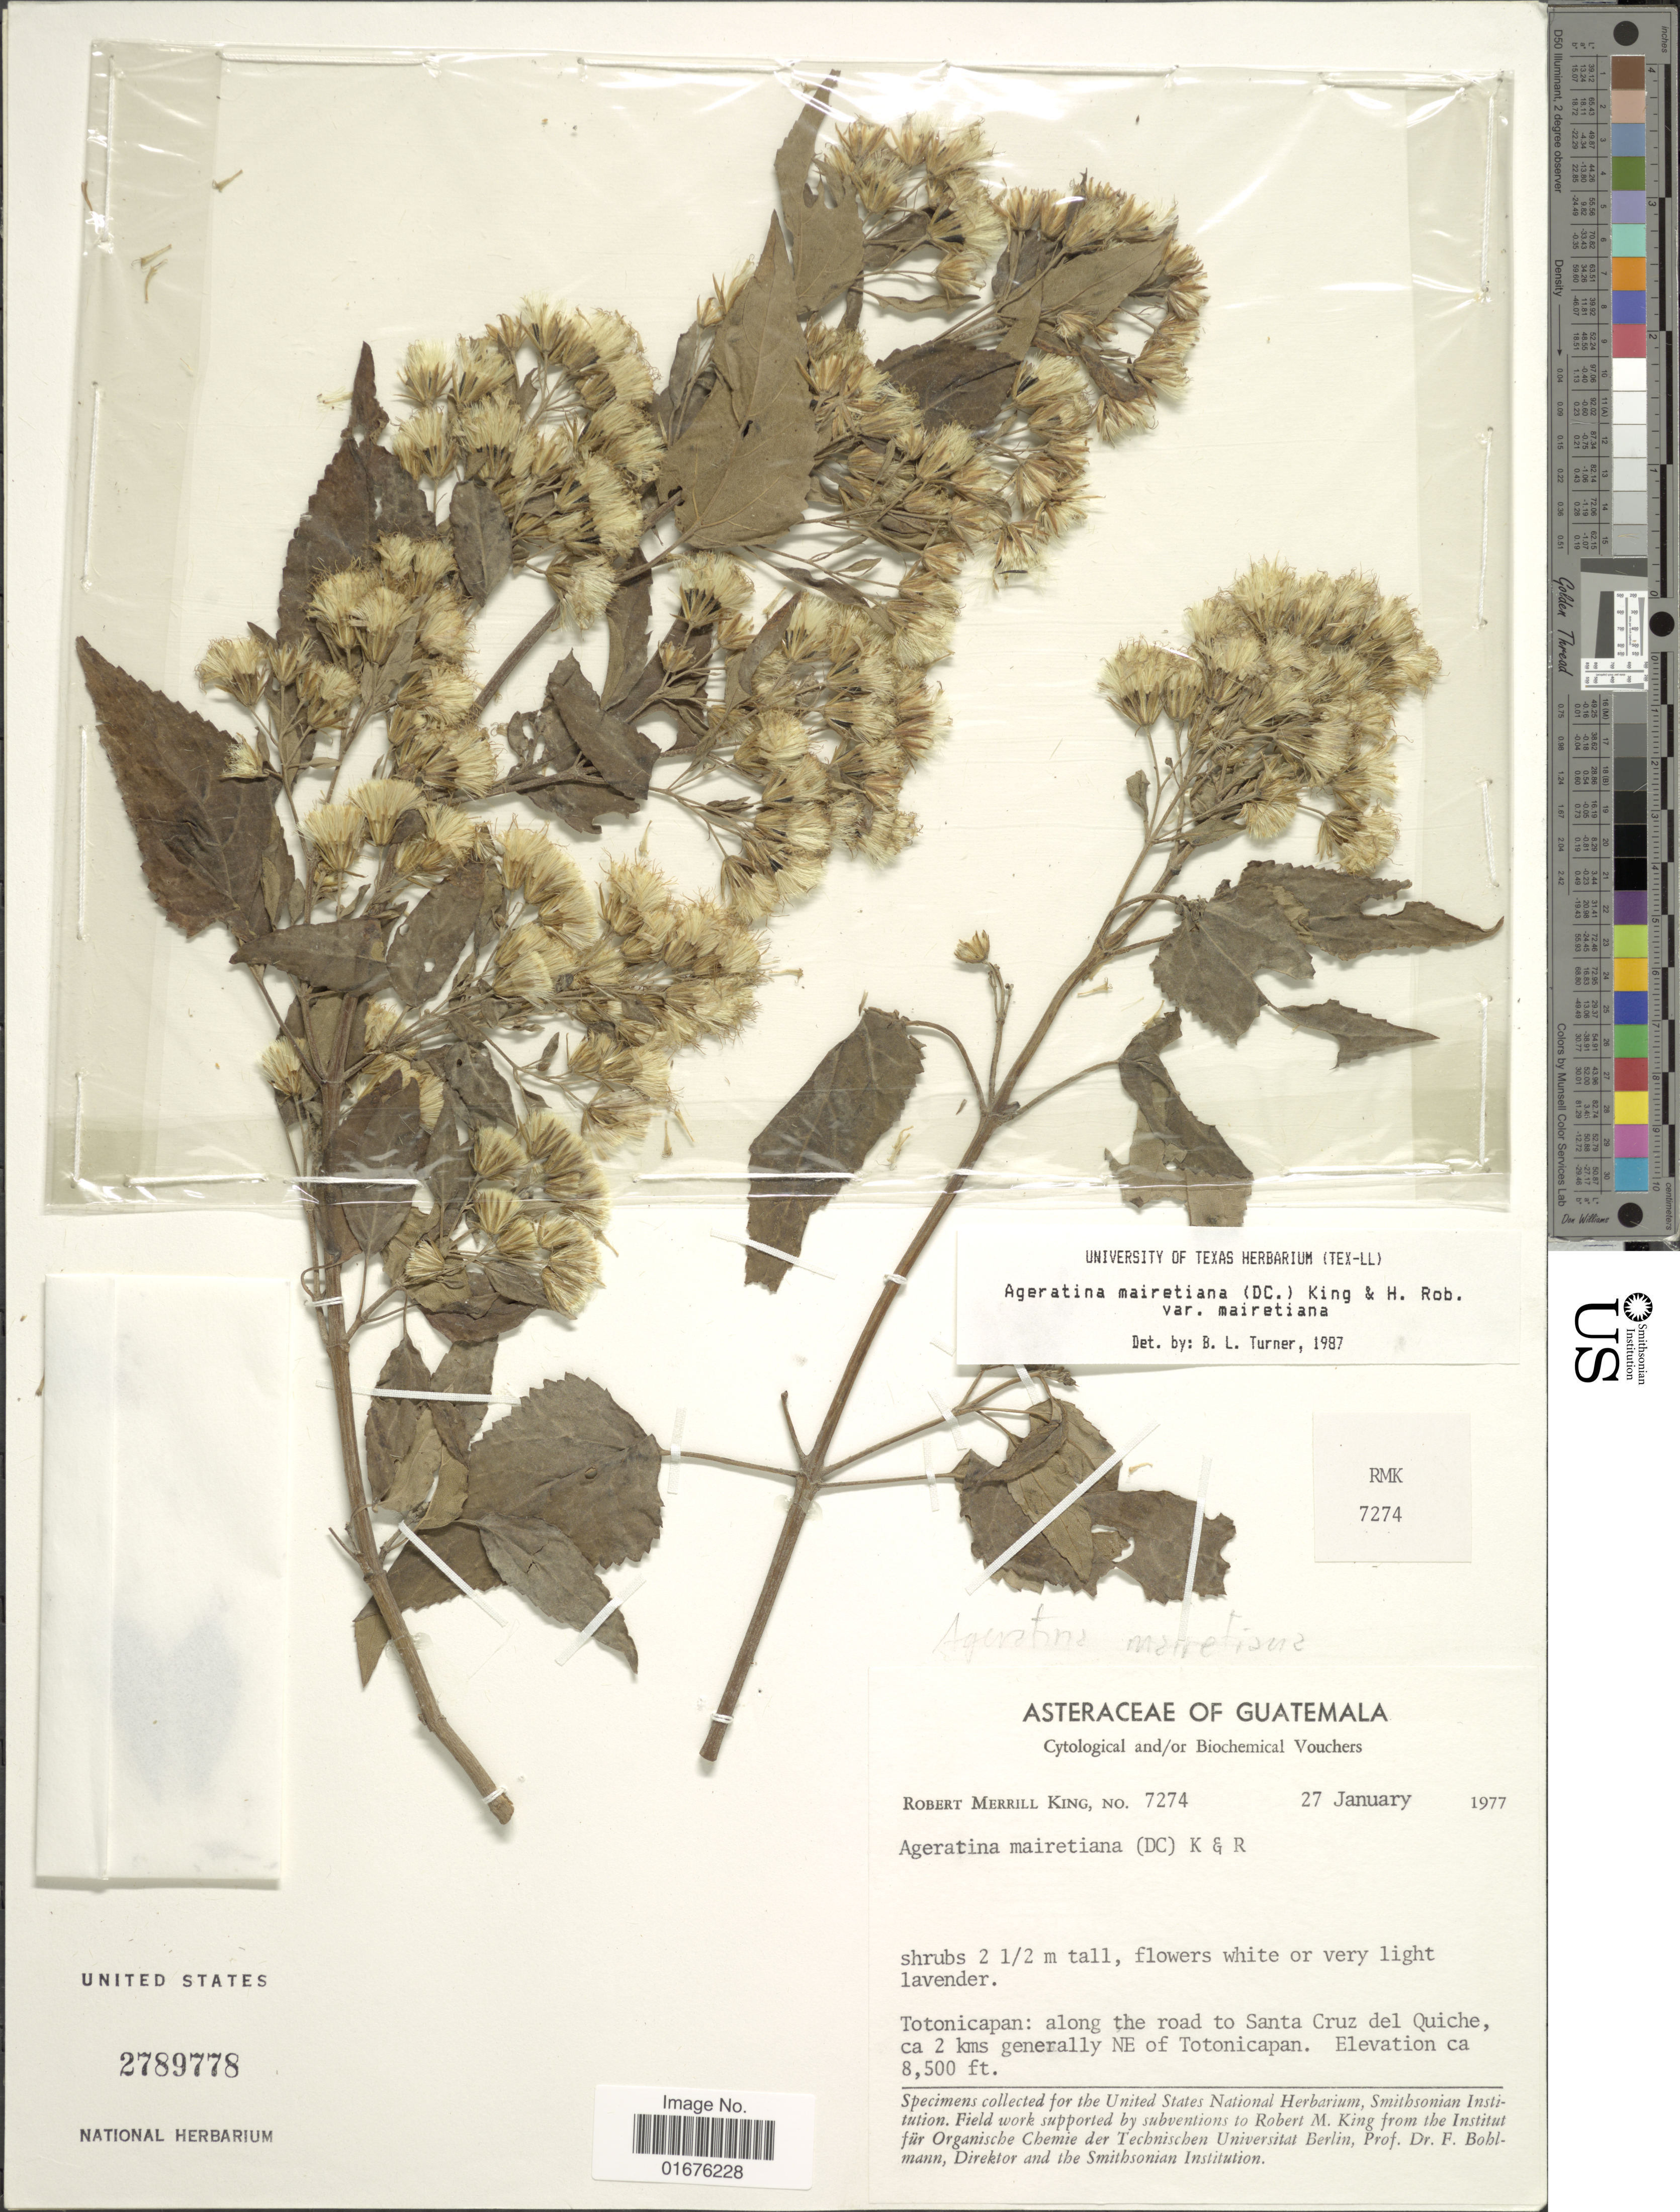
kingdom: Plantae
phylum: Tracheophyta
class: Magnoliopsida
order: Asterales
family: Asteraceae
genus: Ageratina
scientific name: Ageratina mairetiana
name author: (DC.) R.M. King & H. Rob.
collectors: R. M. King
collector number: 7274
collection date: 1977-01-27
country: Guatemala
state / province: Totonicapan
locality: Along the road to Santa Cruz del Quiche, ca 2 kms generally NE of Totonicapan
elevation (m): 2591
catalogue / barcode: US 2789778